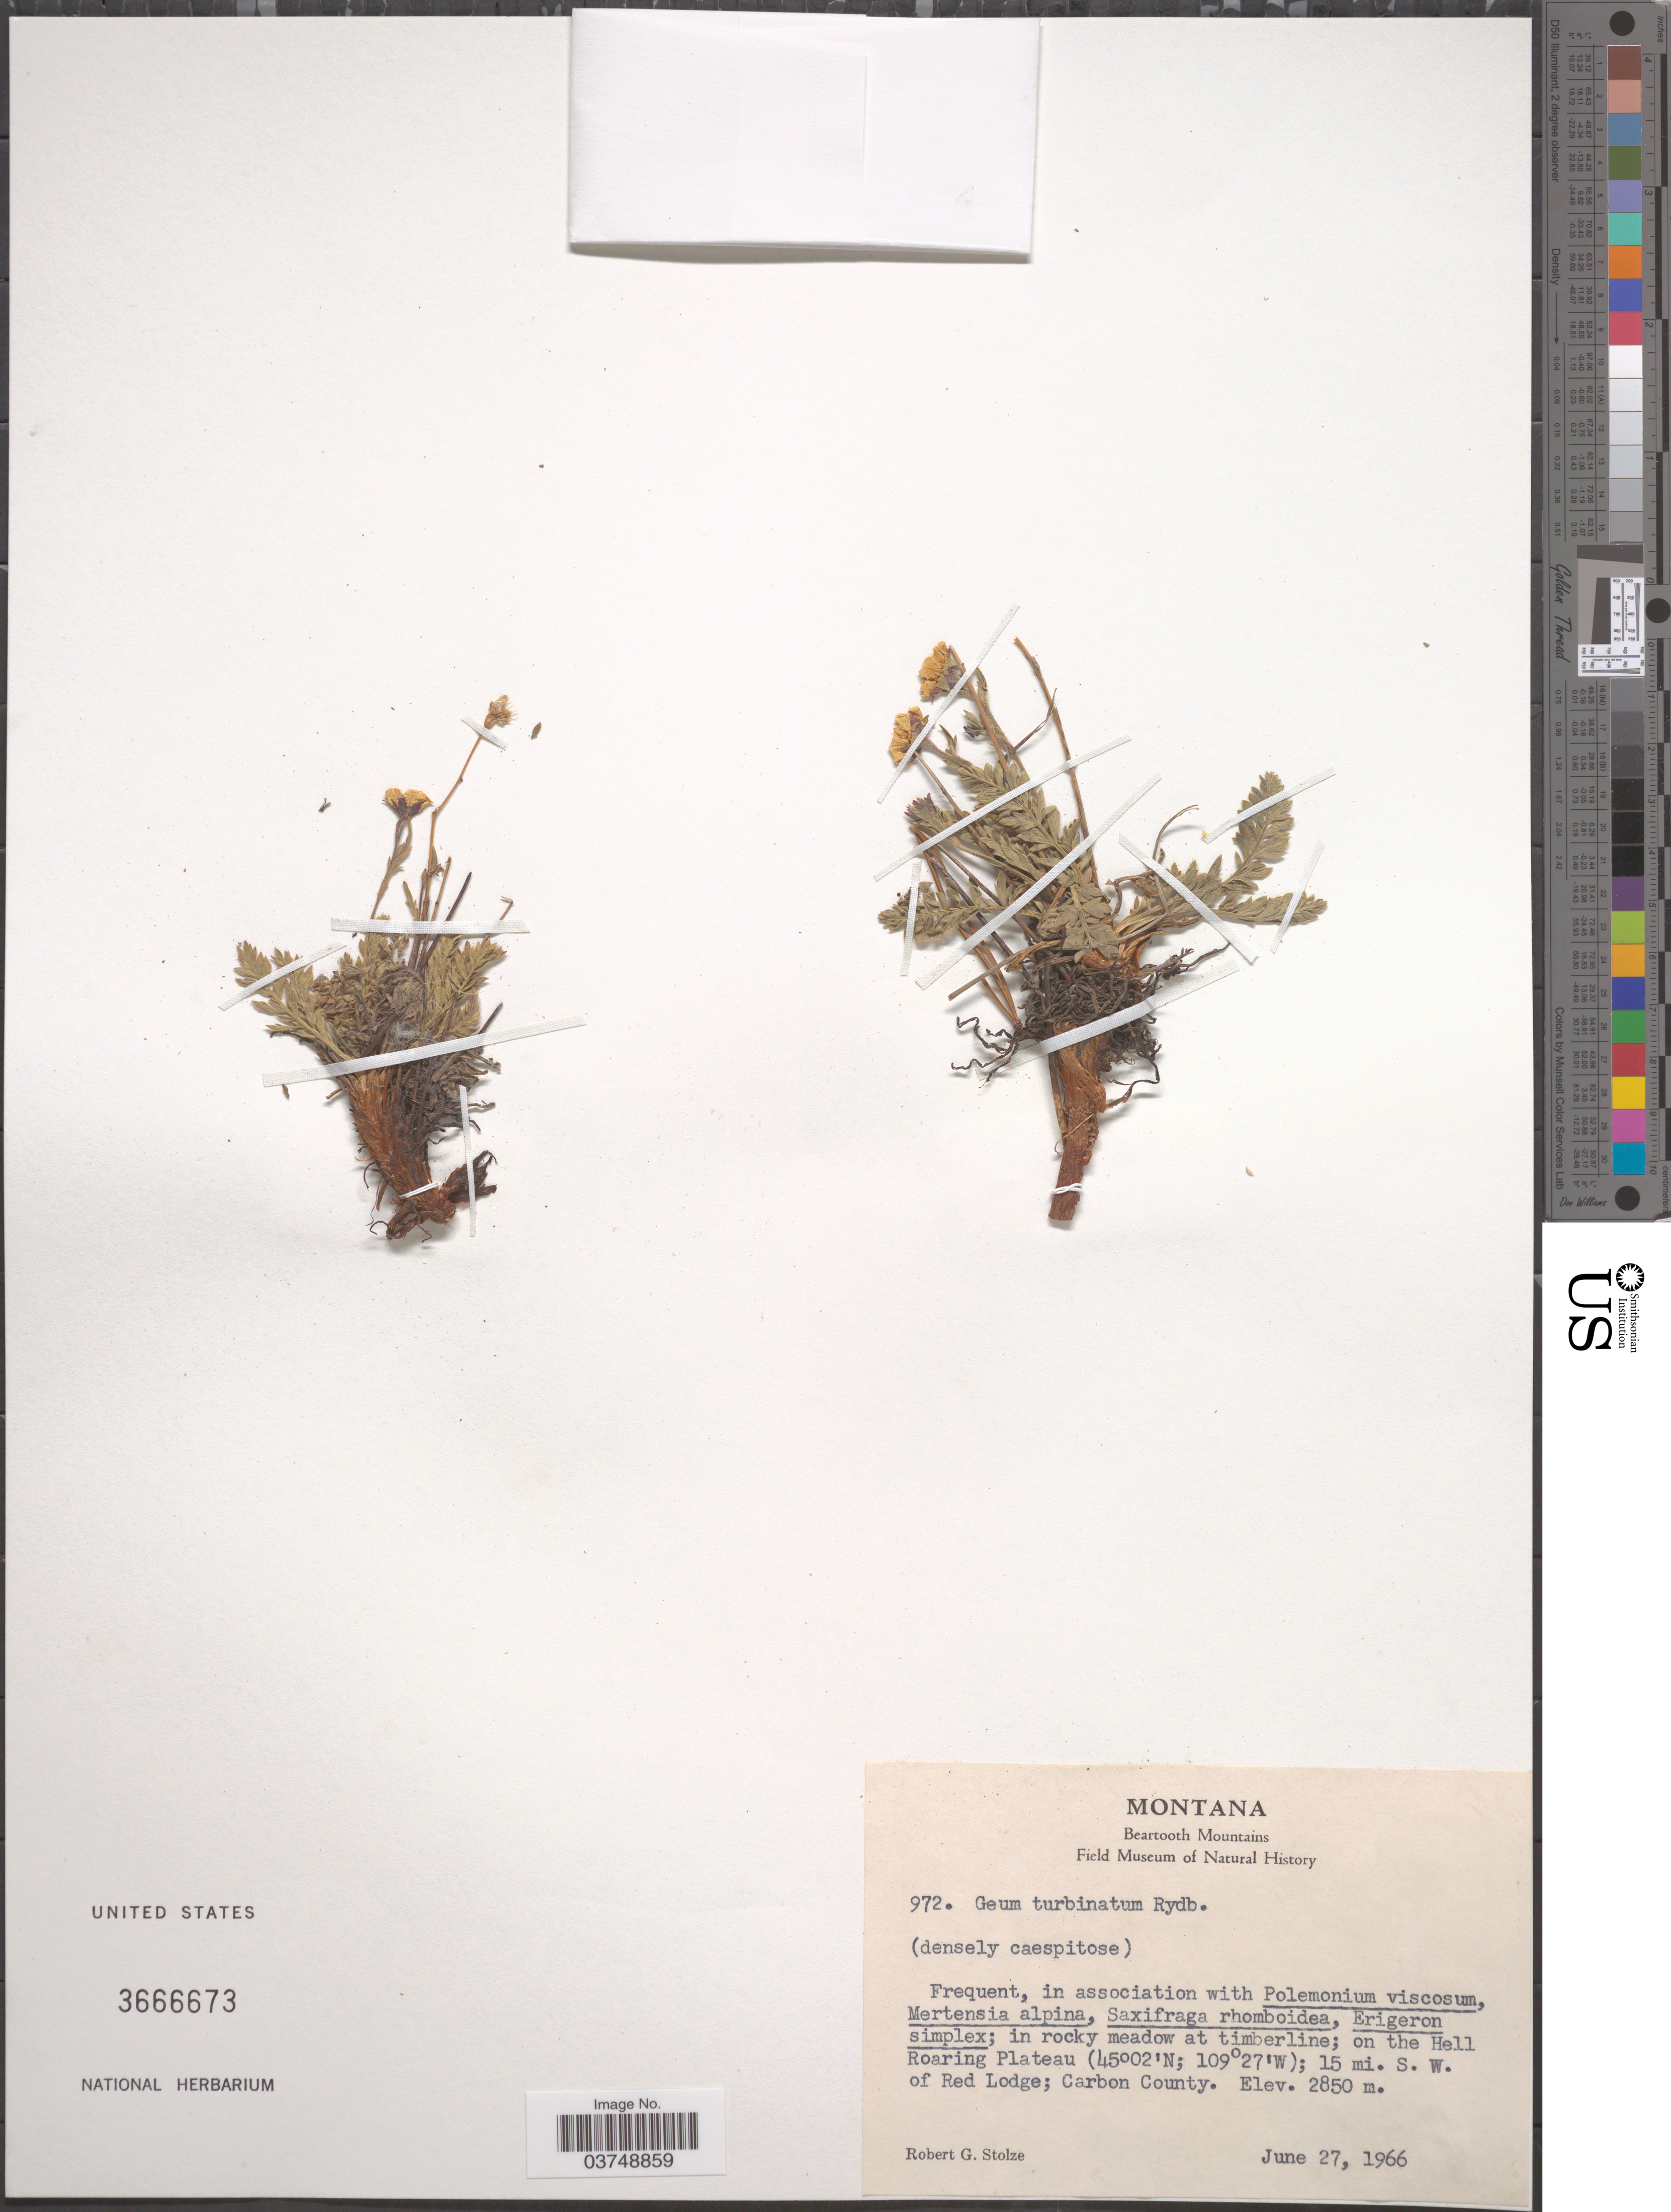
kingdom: Plantae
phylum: Tracheophyta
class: Magnoliopsida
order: Rosales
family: Rosaceae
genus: Geum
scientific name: Geum rossii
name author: (R. Br.) Ser.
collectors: R. G. Stolze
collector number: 972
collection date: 1966-06-27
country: United States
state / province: Montana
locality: Beartooth Mountains. On the Hell Roaring Plateau; 15 mi. s. w. of Red Lodge; Carbon County.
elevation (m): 2850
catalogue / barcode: US 3666673